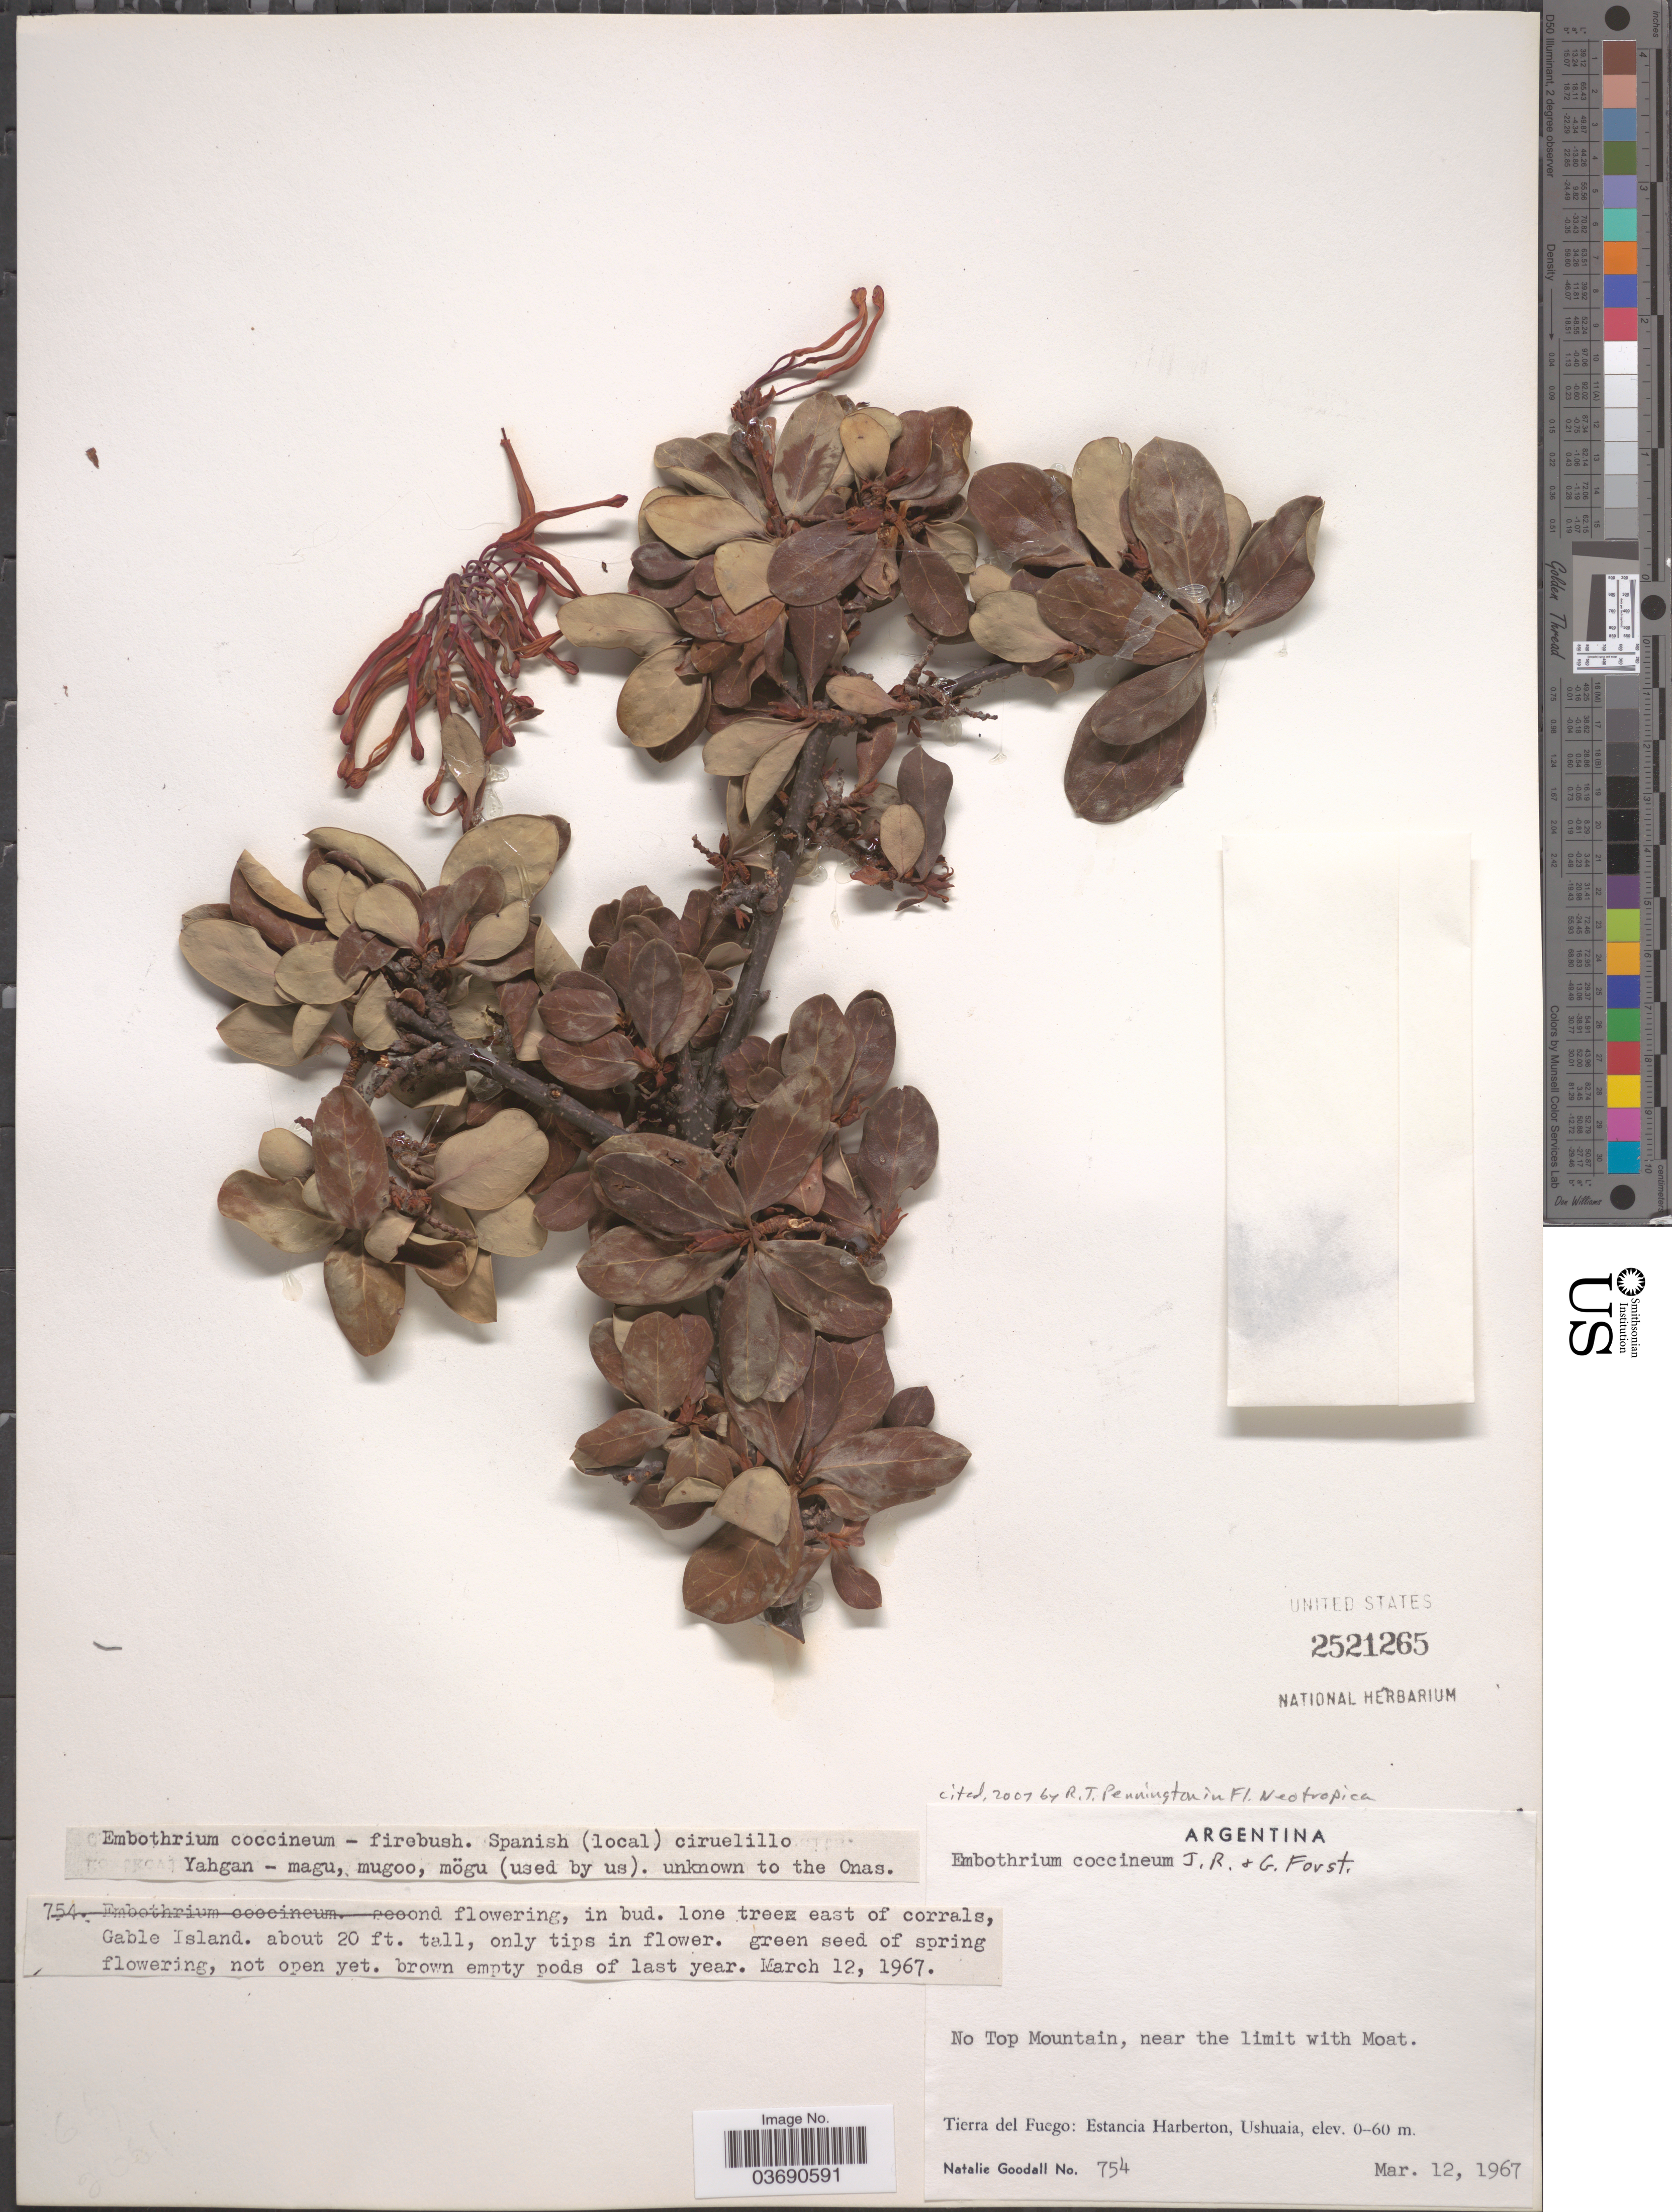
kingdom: Plantae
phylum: Tracheophyta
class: Magnoliopsida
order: Proteales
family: Proteaceae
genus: Embothrium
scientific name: Embothrium coccineum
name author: J.R. Forst. & G. Forst.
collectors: N. Goodall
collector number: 754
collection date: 1967-03-12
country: Argentina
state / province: Tierra del Fuego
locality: Gable Island. No Top Mountain, near the limit with Moat. Estancia Harberton, Ushuaia.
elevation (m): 0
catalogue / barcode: US 2521265